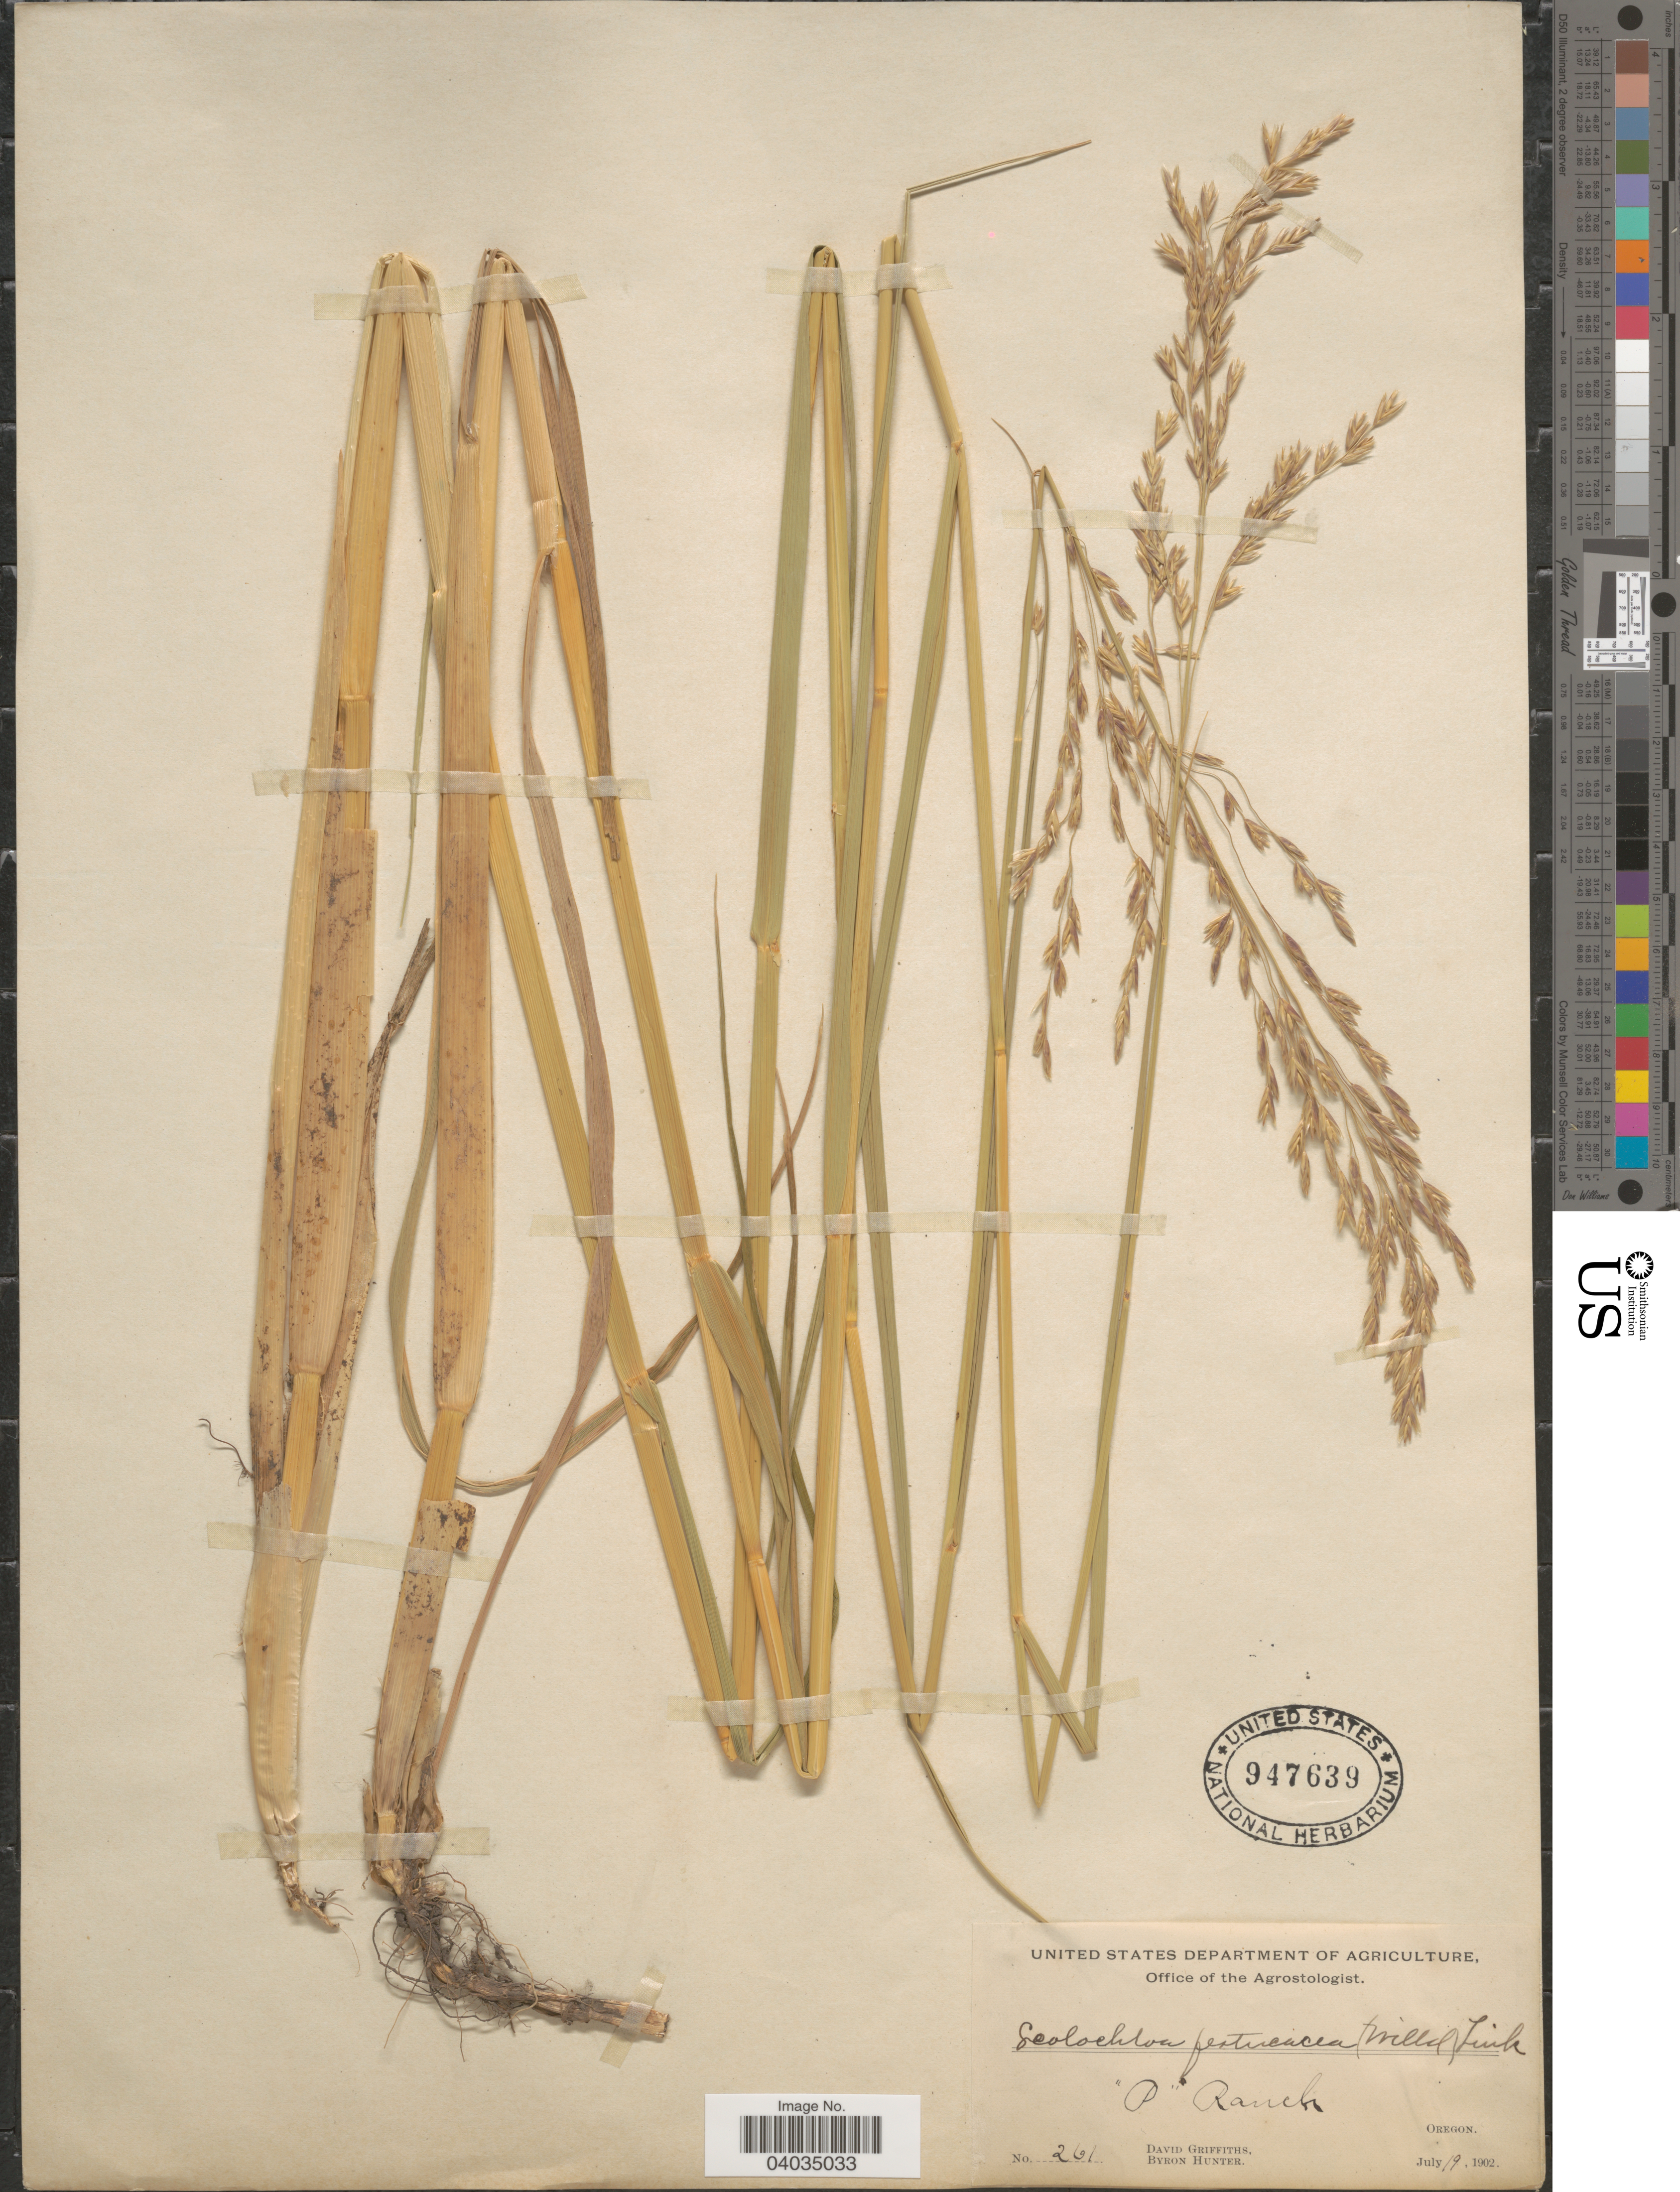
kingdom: Plantae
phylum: Tracheophyta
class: Liliopsida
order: Poales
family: Poaceae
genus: Scolochloa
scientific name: Scolochloa festucacea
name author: (Willd.) Link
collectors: D. Griffiths & B. Hunter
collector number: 261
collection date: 1902-07-19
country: United States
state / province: Oregon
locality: P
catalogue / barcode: US 947639